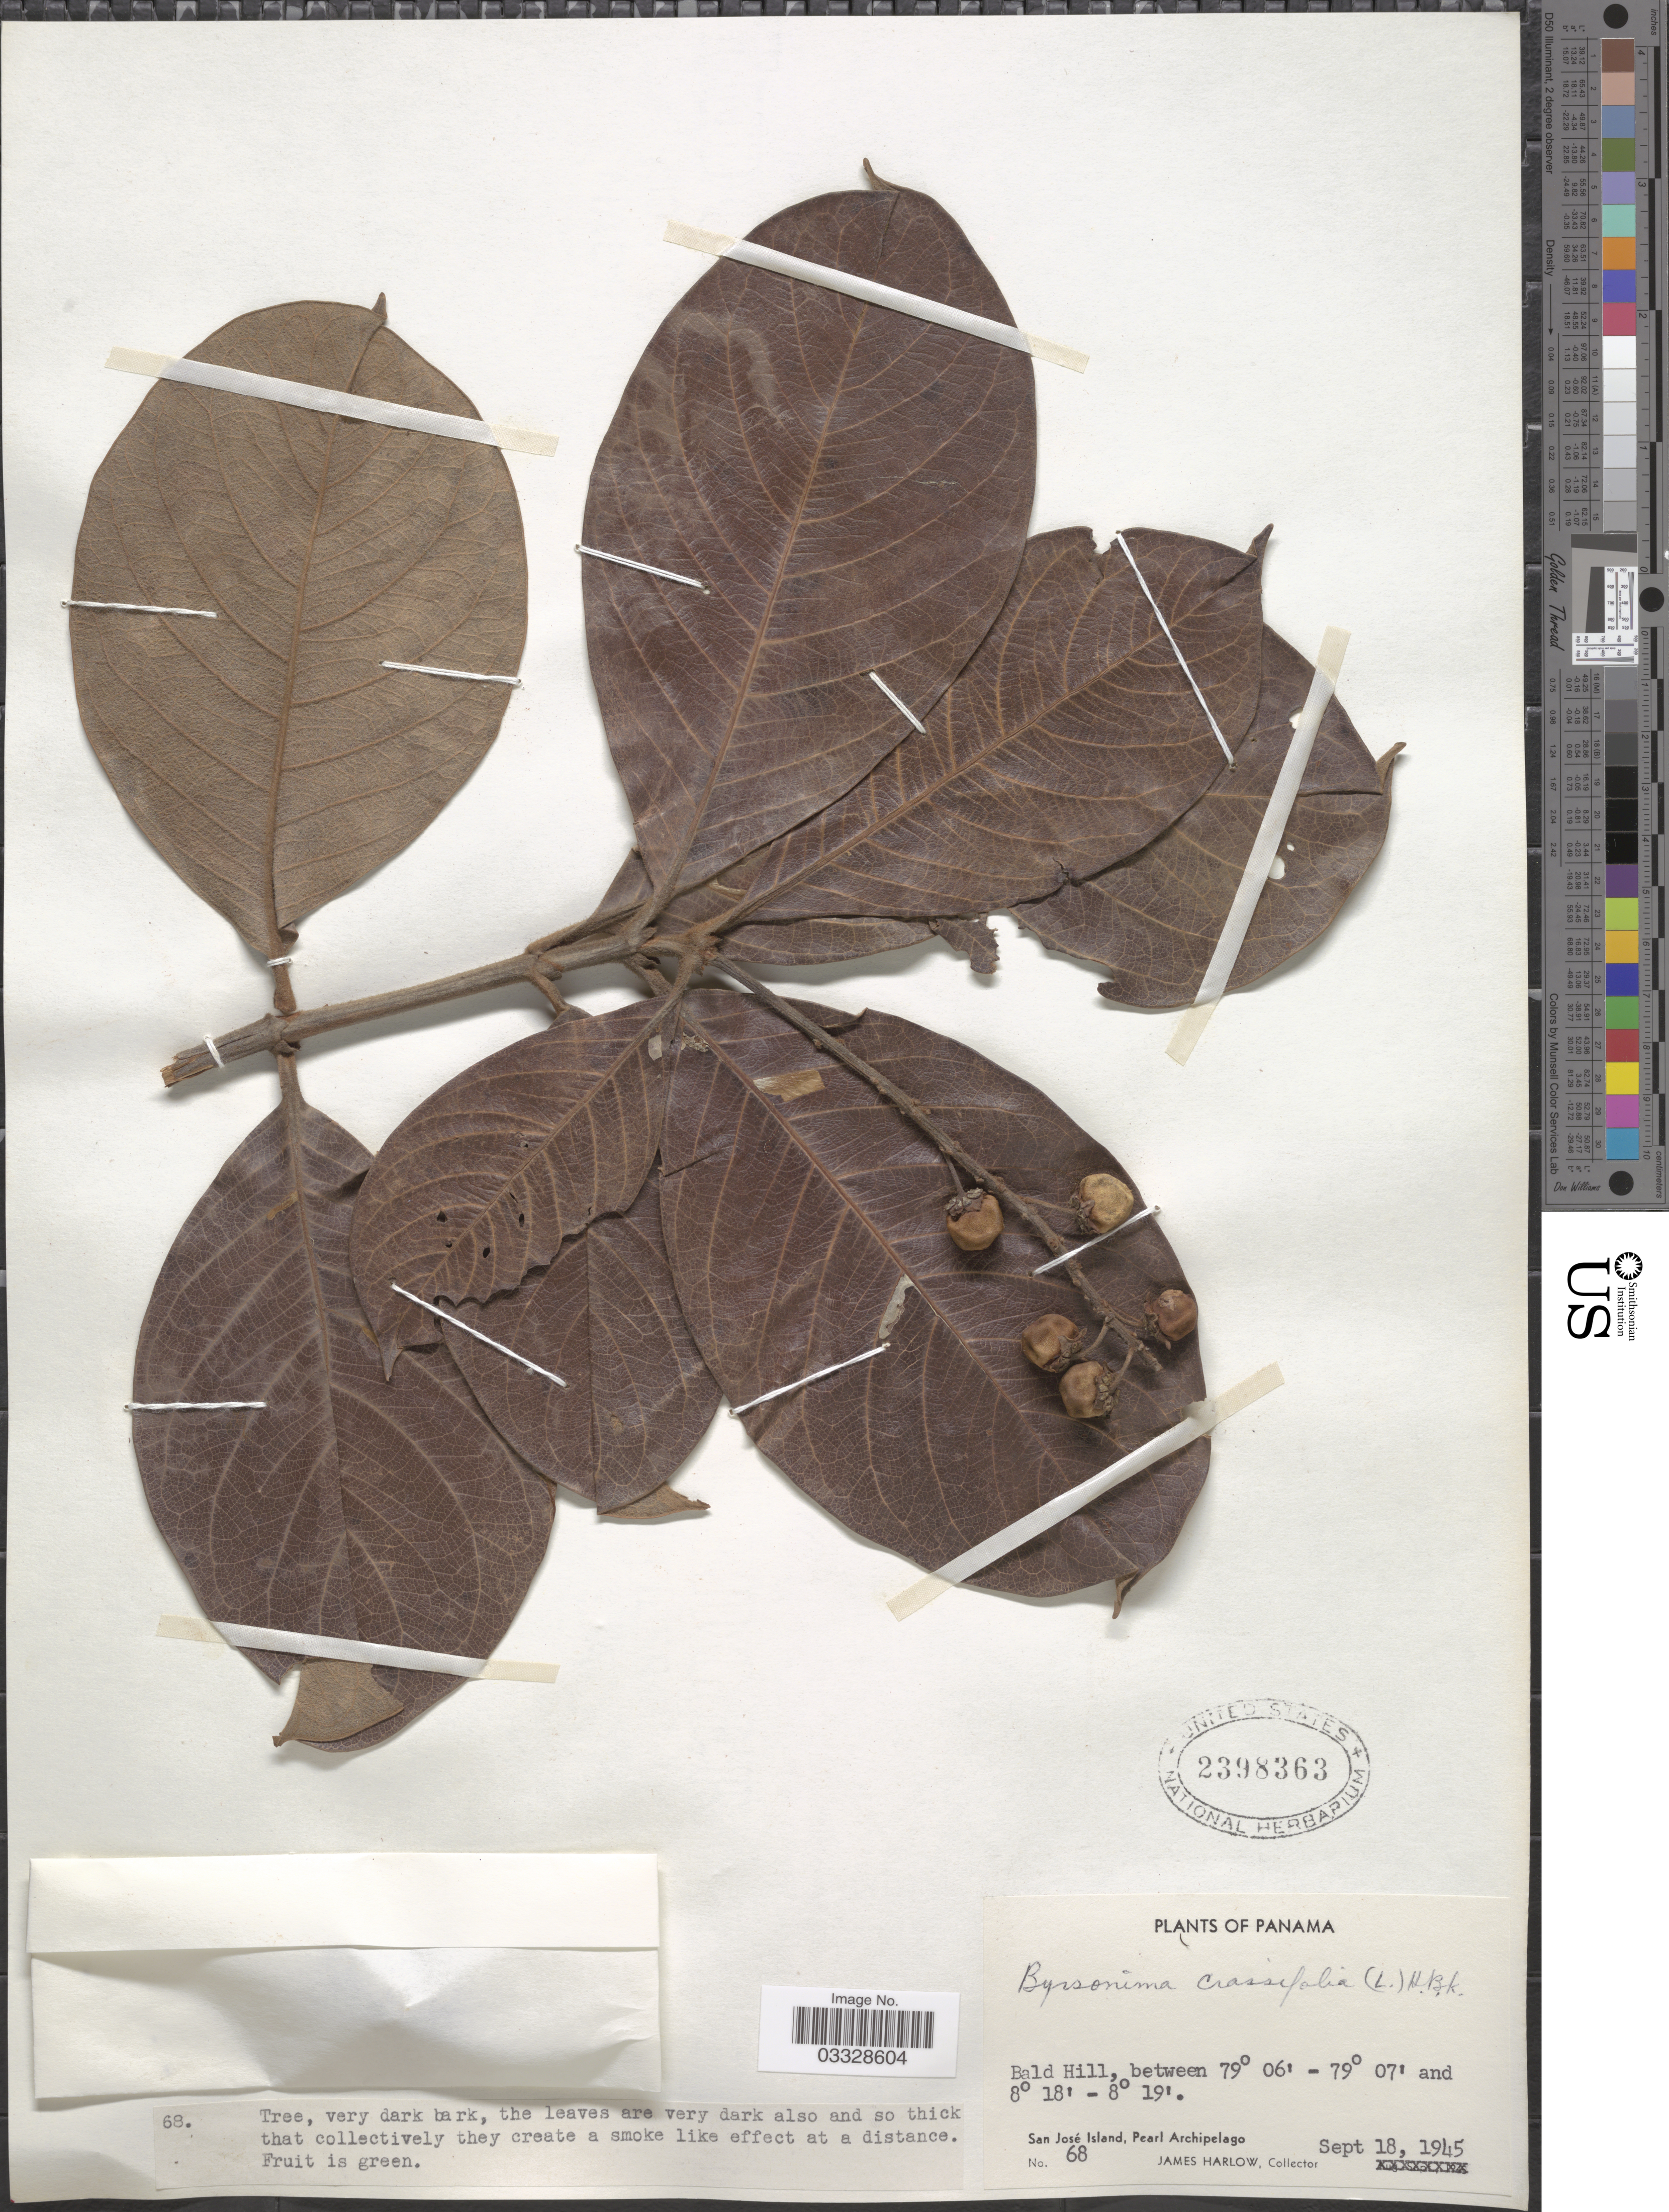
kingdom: Plantae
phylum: Tracheophyta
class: Magnoliopsida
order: Malpighiales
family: Malpighiaceae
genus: Byrsonima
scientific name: Byrsonima crassifolia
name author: (L.) Kunth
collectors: J. Harlow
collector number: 68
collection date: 1945-09-18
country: Panama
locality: Bald Hill. San José Island, Pearl Archipelago.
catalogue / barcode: US 2398363